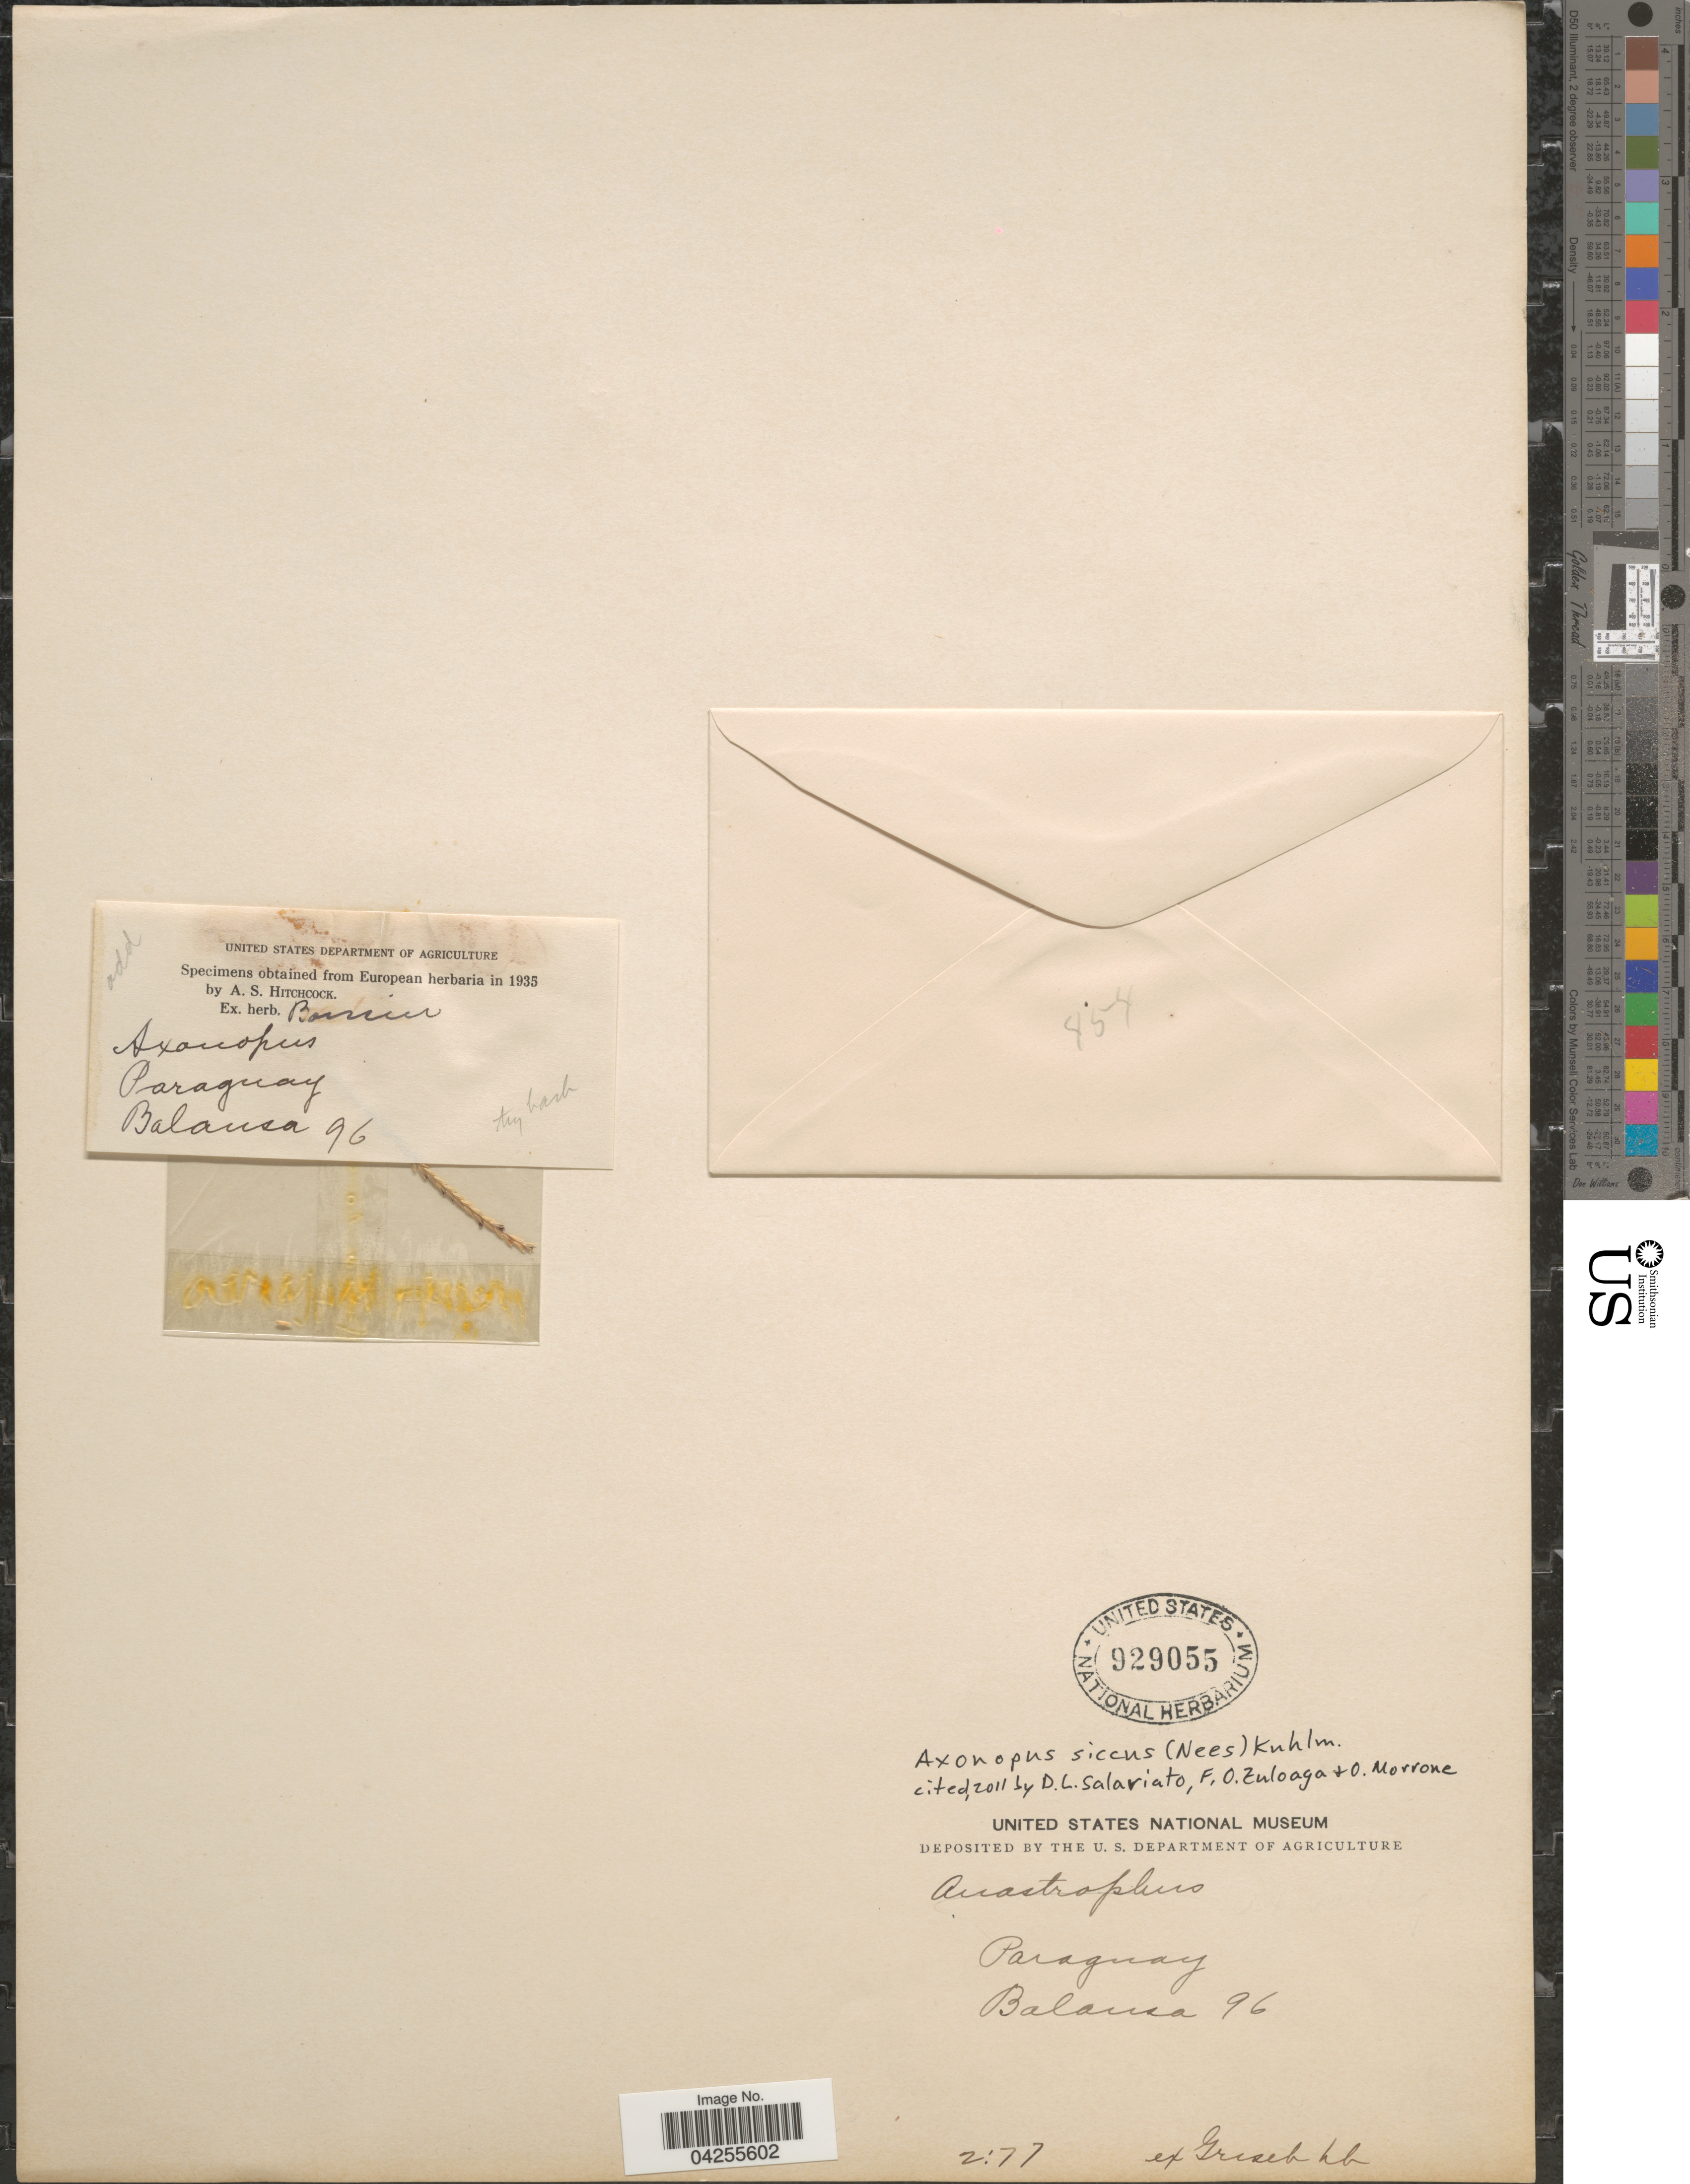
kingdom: Plantae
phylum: Tracheophyta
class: Liliopsida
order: Poales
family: Poaceae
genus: Axonopus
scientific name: Axonopus siccus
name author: (Nees) Kuhlm.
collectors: -. Balansa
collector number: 96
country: Paraguay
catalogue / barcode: US 929055